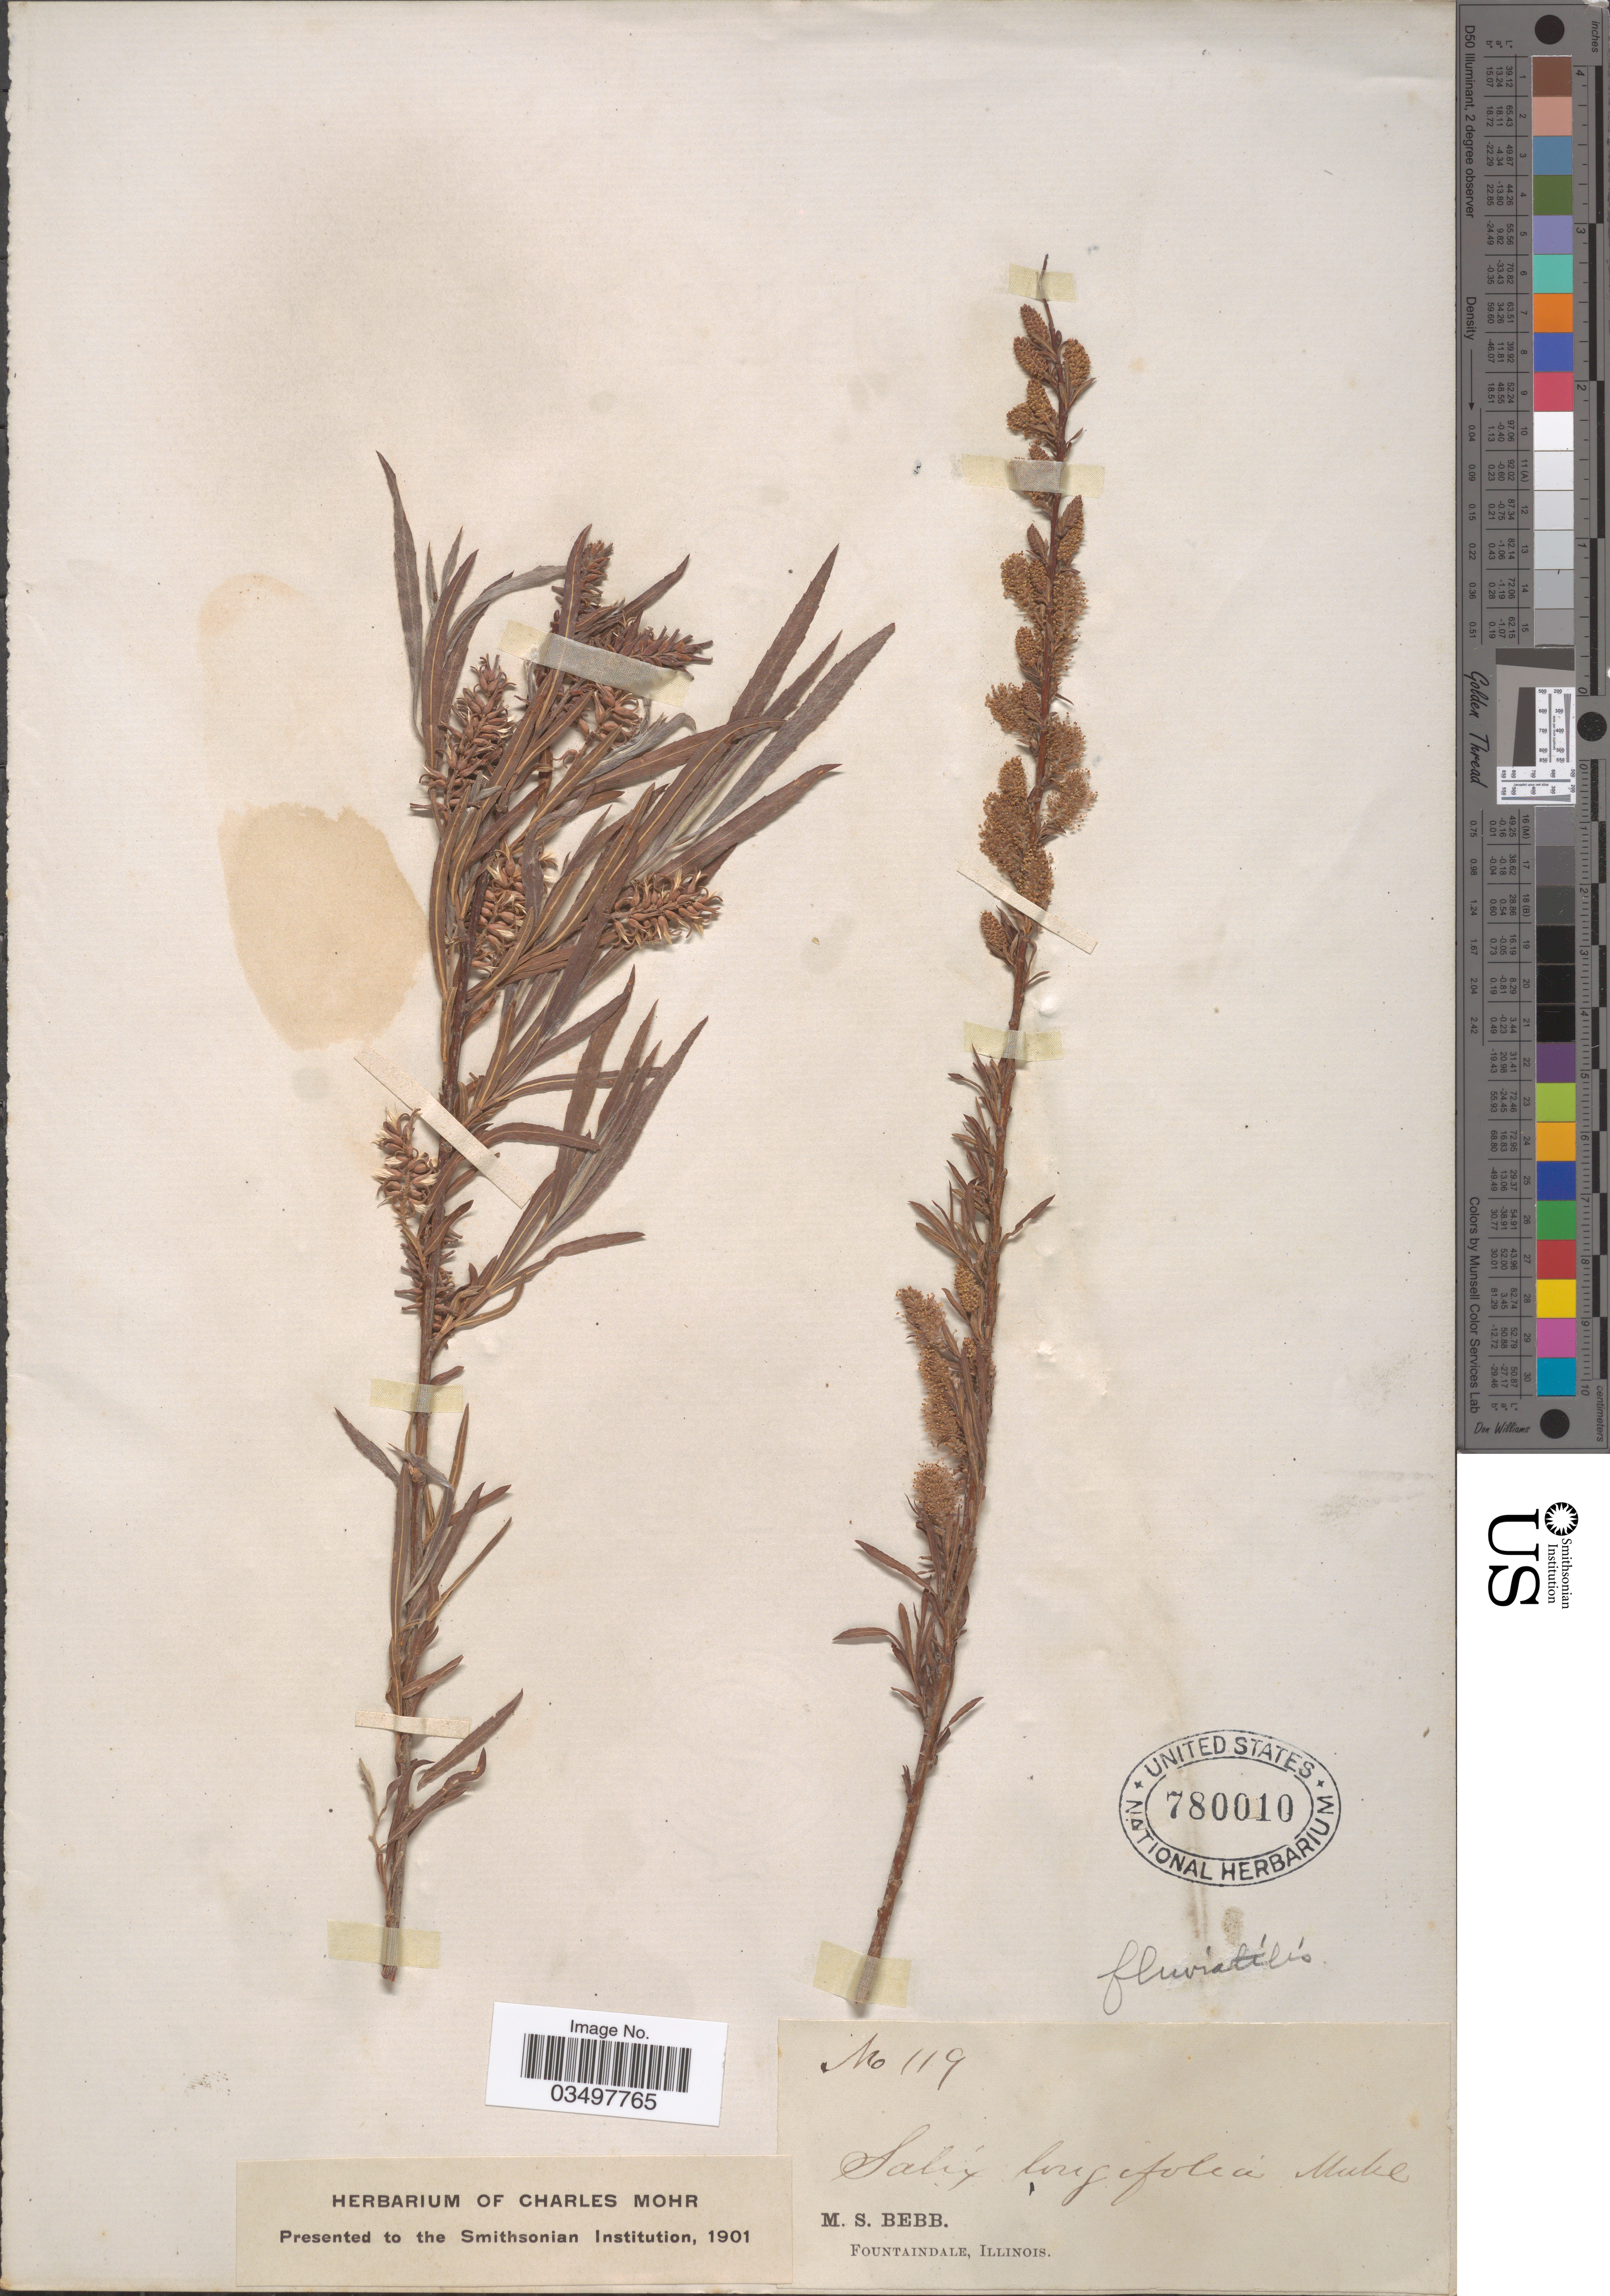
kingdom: Plantae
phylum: Tracheophyta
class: Magnoliopsida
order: Malpighiales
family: Salicaceae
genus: Salix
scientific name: Salix interior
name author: Rowlee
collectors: M. Bebb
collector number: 119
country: United States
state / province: Illinois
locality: Fountaindale.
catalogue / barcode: US 780010